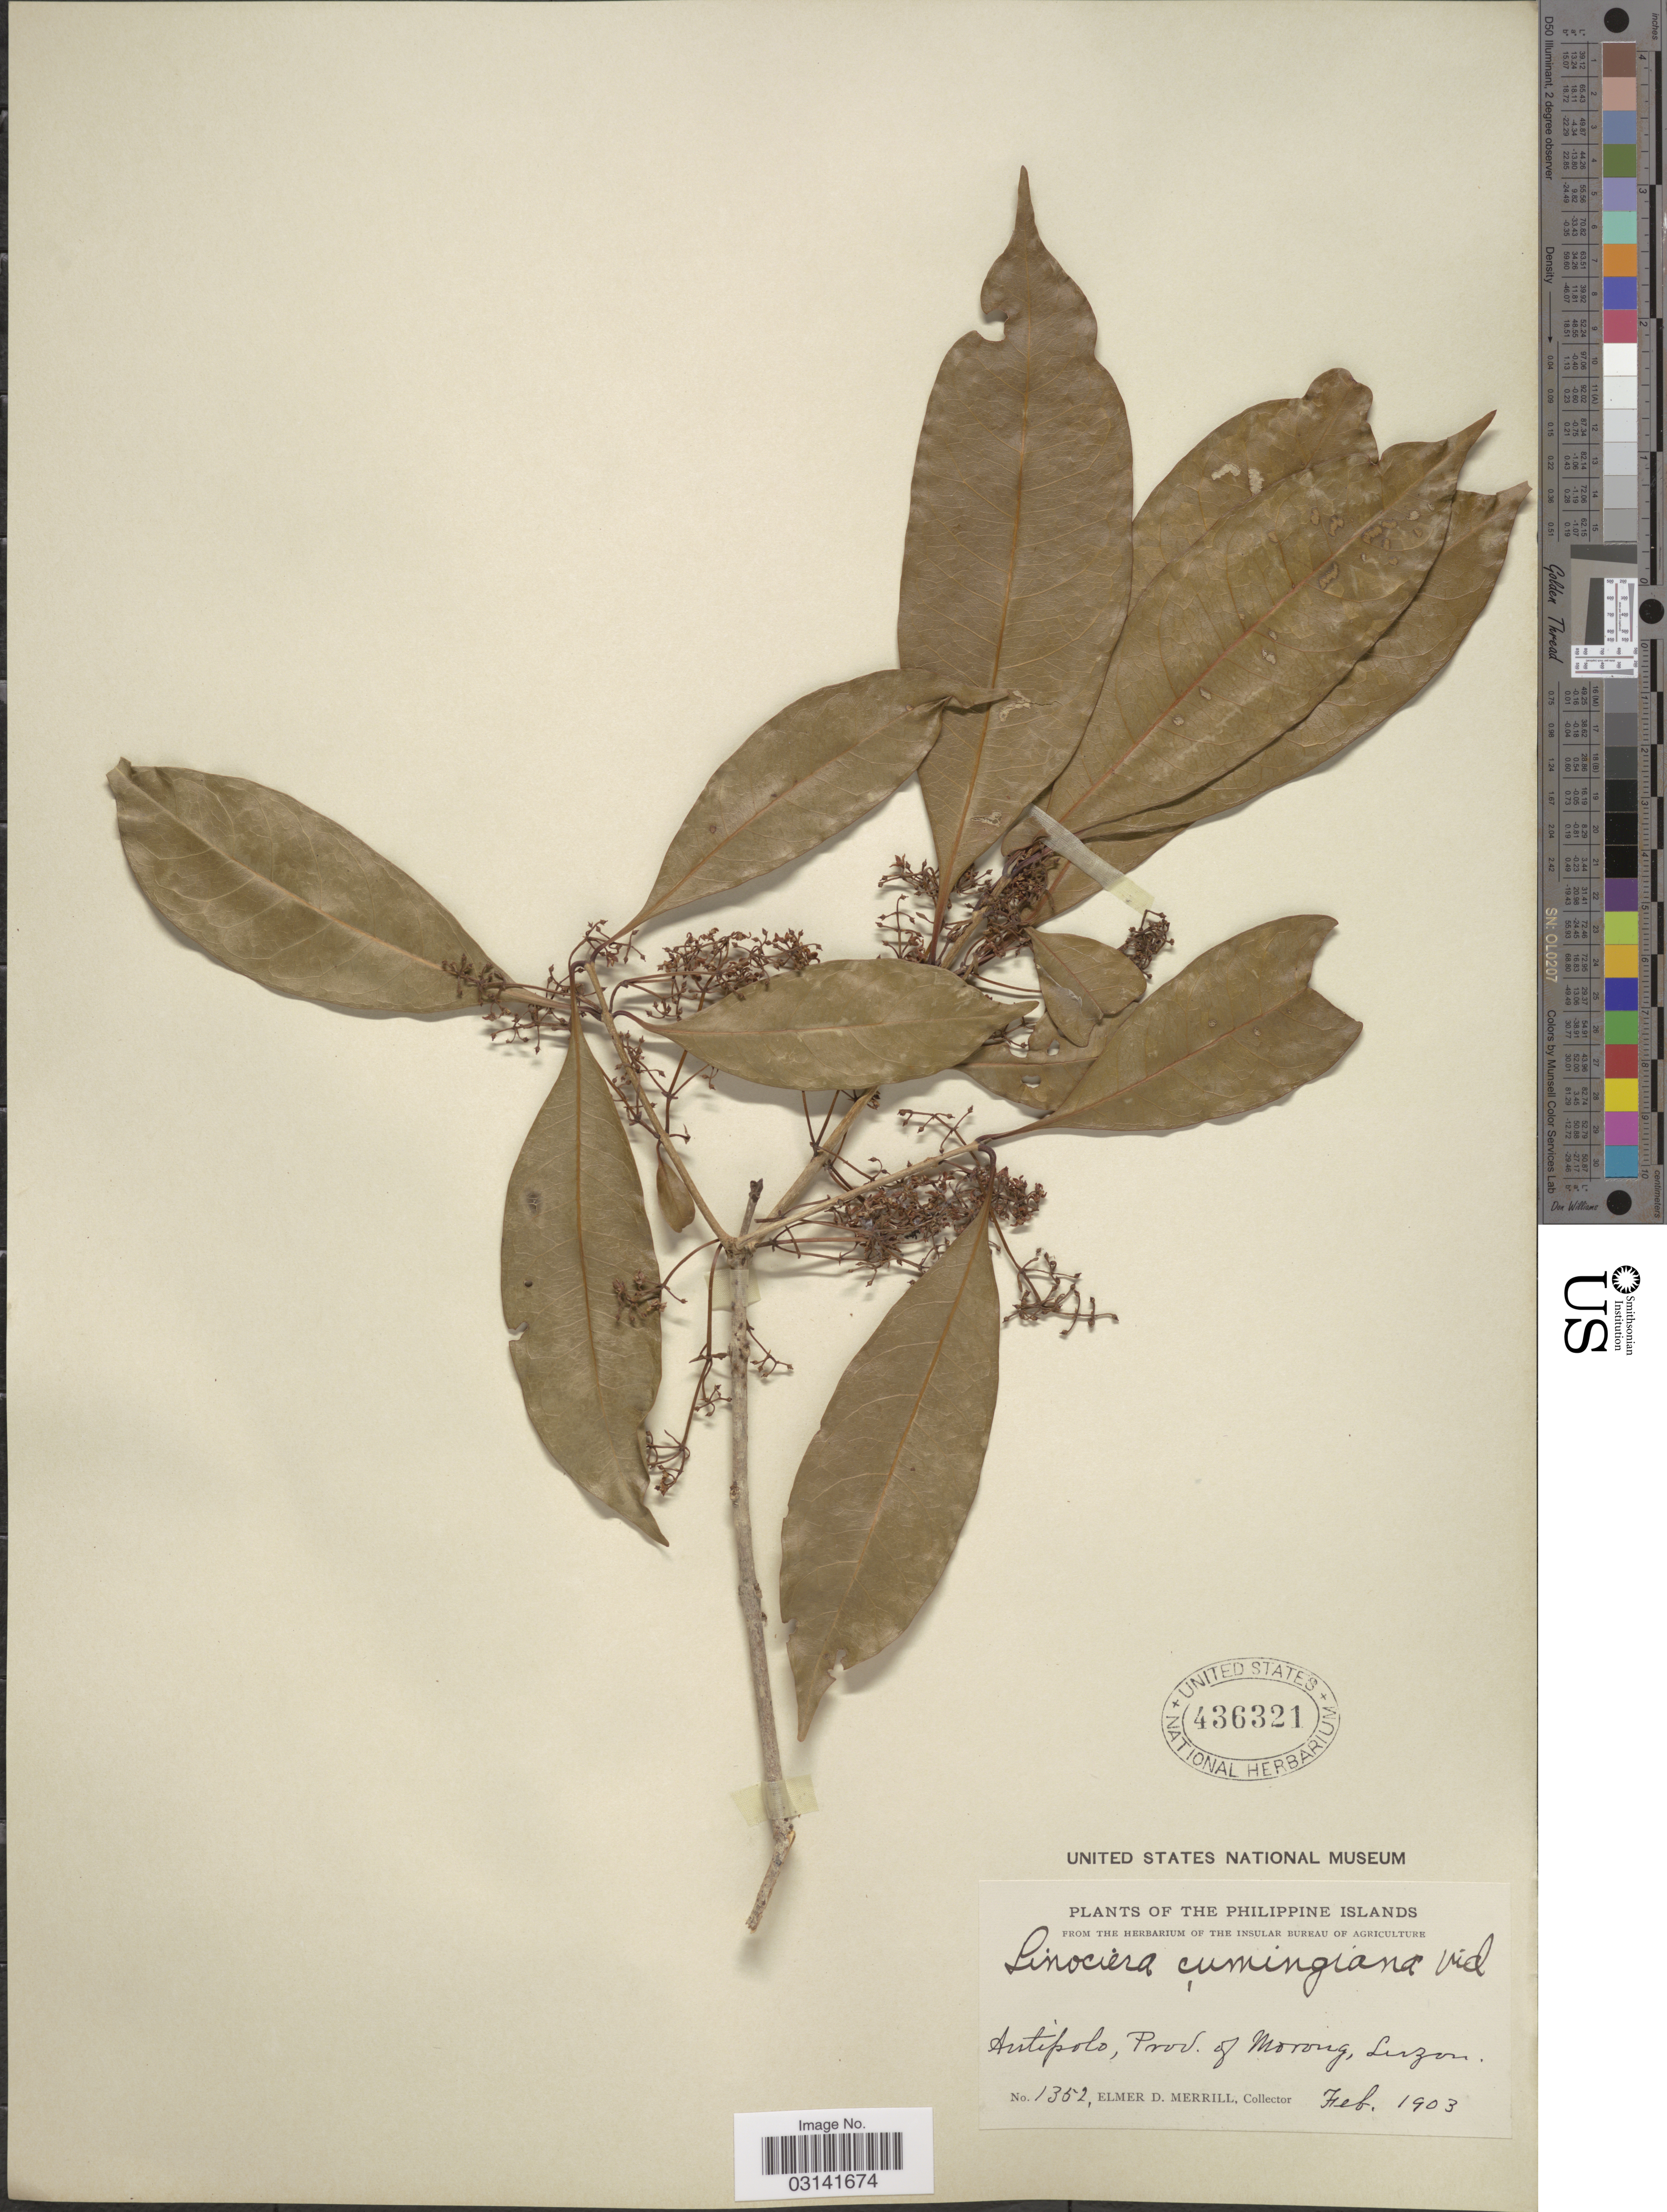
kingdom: Plantae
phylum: Tracheophyta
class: Magnoliopsida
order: Lamiales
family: Oleaceae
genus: Chionanthus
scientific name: Chionanthus ramiflorus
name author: Roxb.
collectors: E. D. Merrill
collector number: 1352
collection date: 1903-02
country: Philippines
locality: Antipolo, Prov. of Morong, Luzon.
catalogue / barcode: US 436321